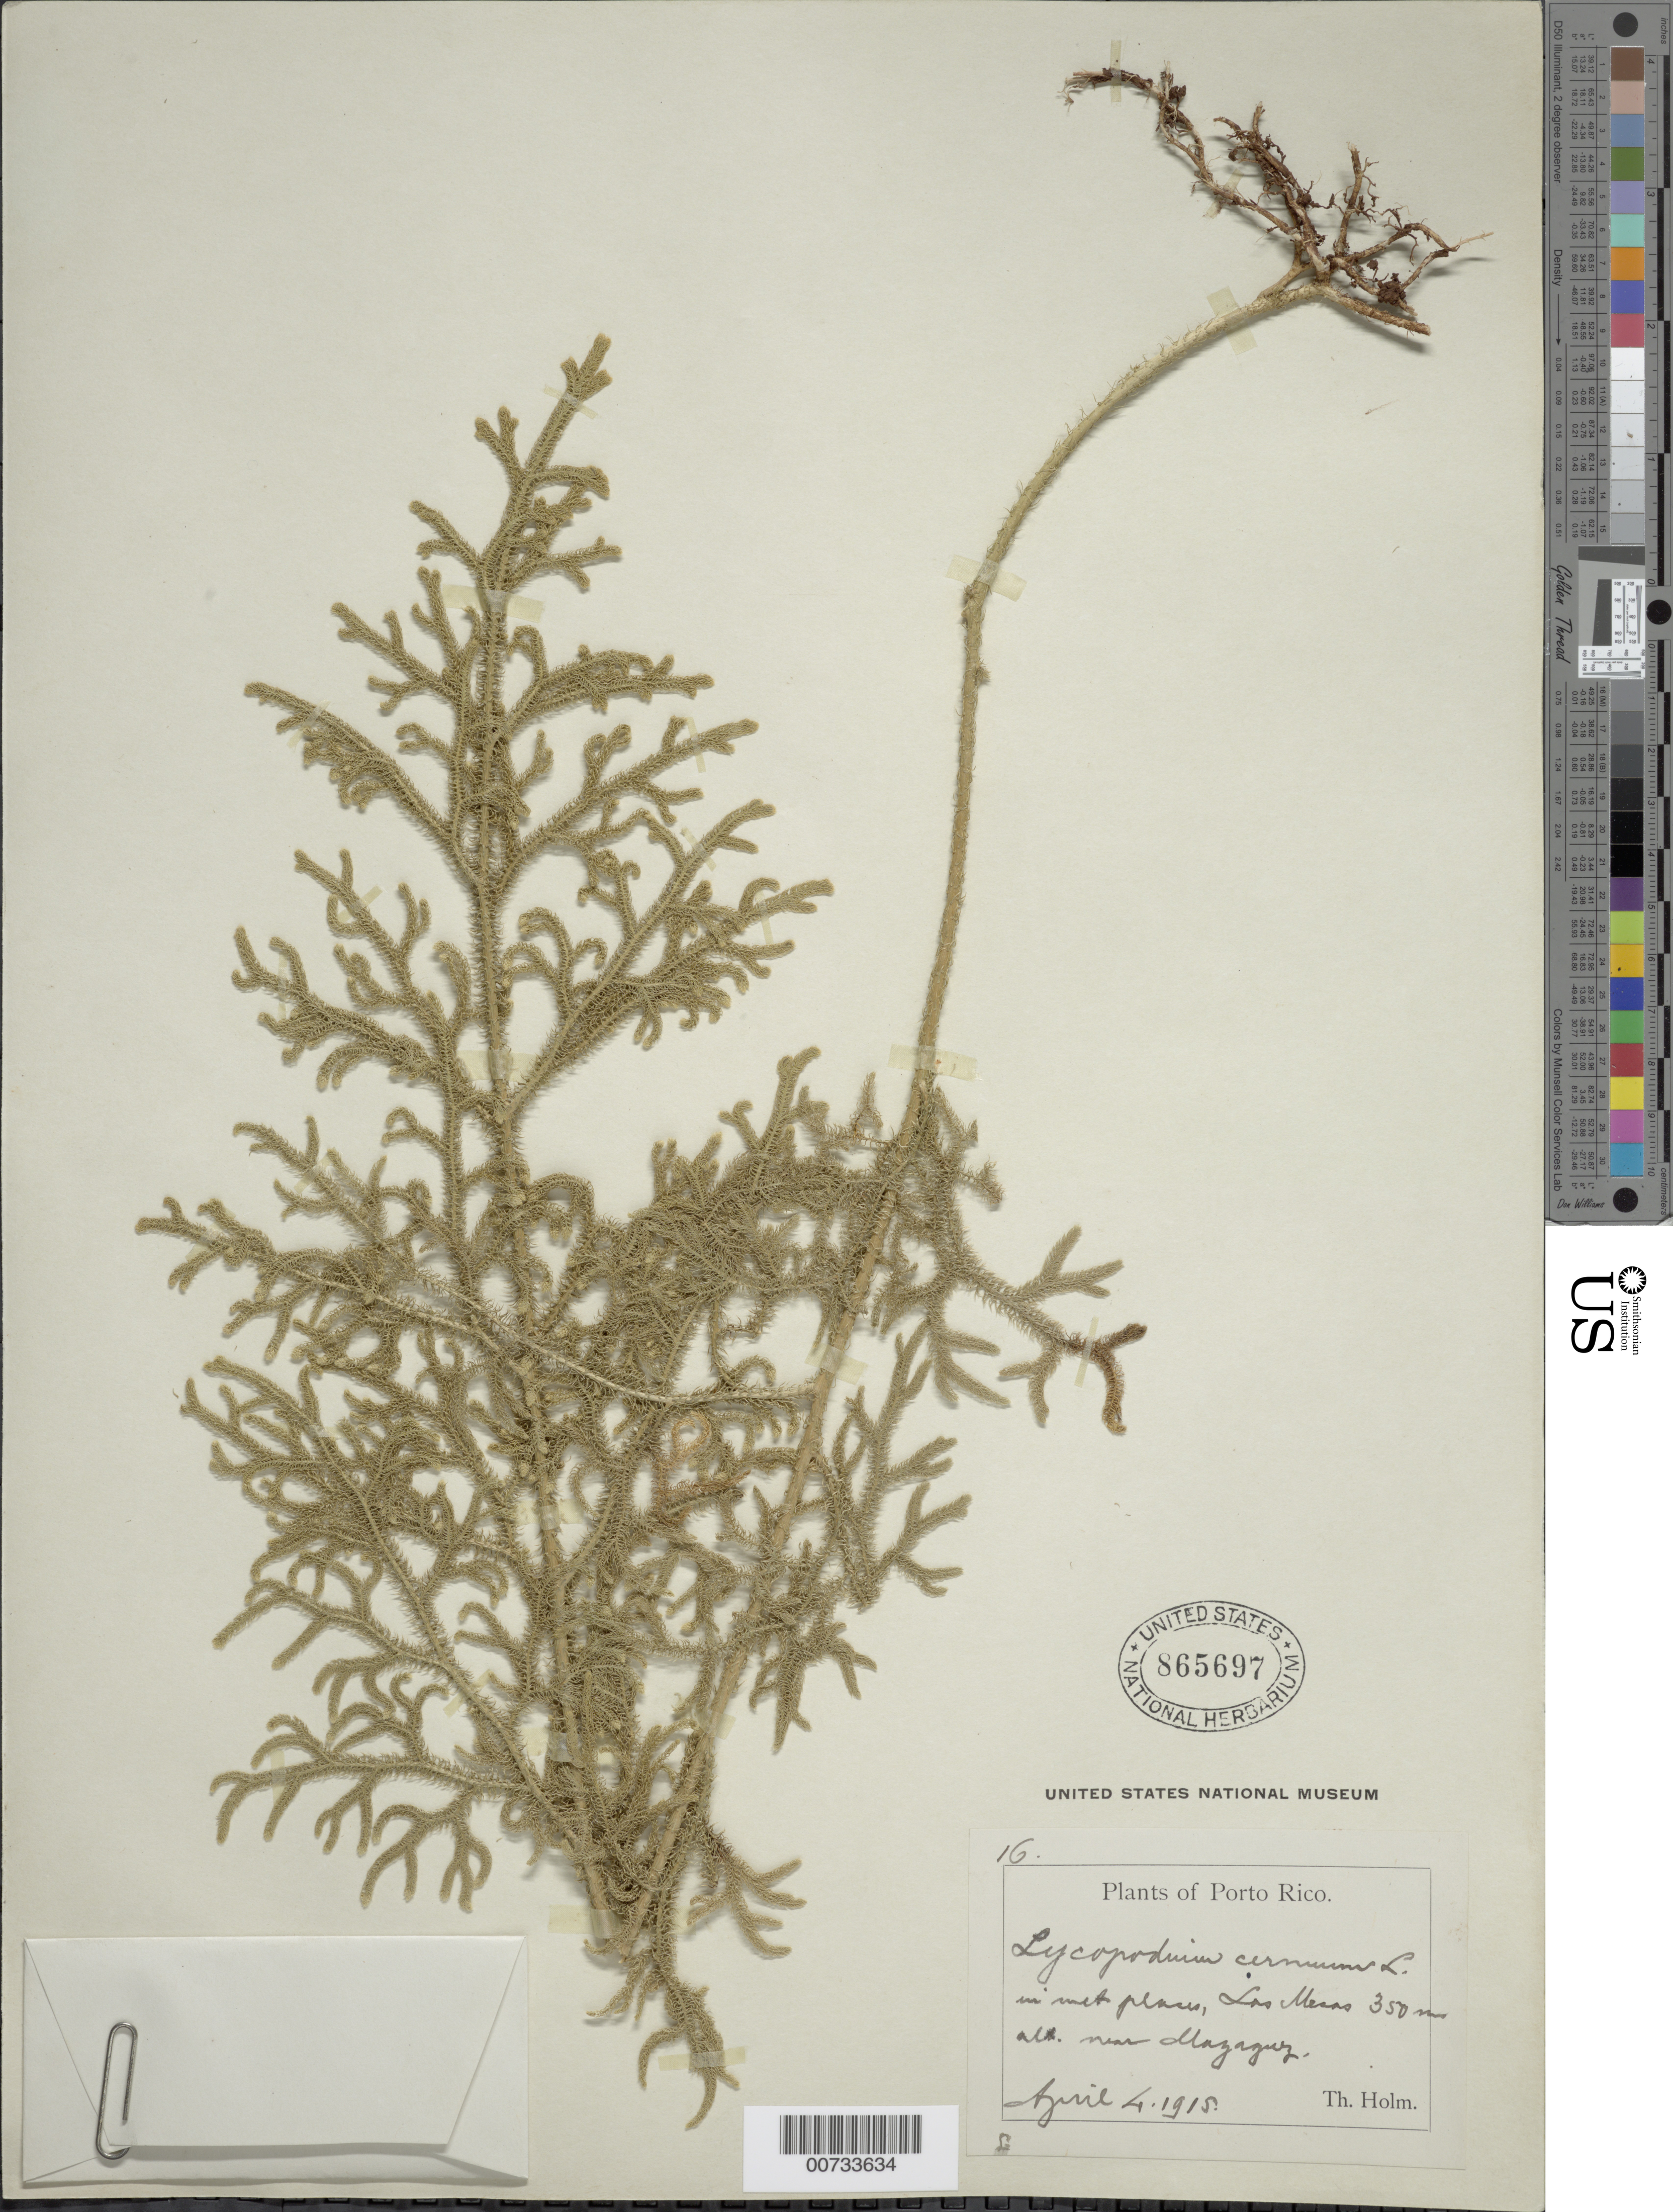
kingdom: Plantae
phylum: Tracheophyta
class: Lycopodiopsida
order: Lycopodiales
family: Lycopodiaceae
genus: Palhinhaea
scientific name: Palhinhaea cernua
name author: (L.) Vasc. & Franco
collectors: H. T. Holm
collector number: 16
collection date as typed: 04 Apr 1915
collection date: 1915-04-04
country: Puerto Rico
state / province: Mayagüez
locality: Mayaguez, Los Mesas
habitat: In wet places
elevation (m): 350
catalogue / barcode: US 865697